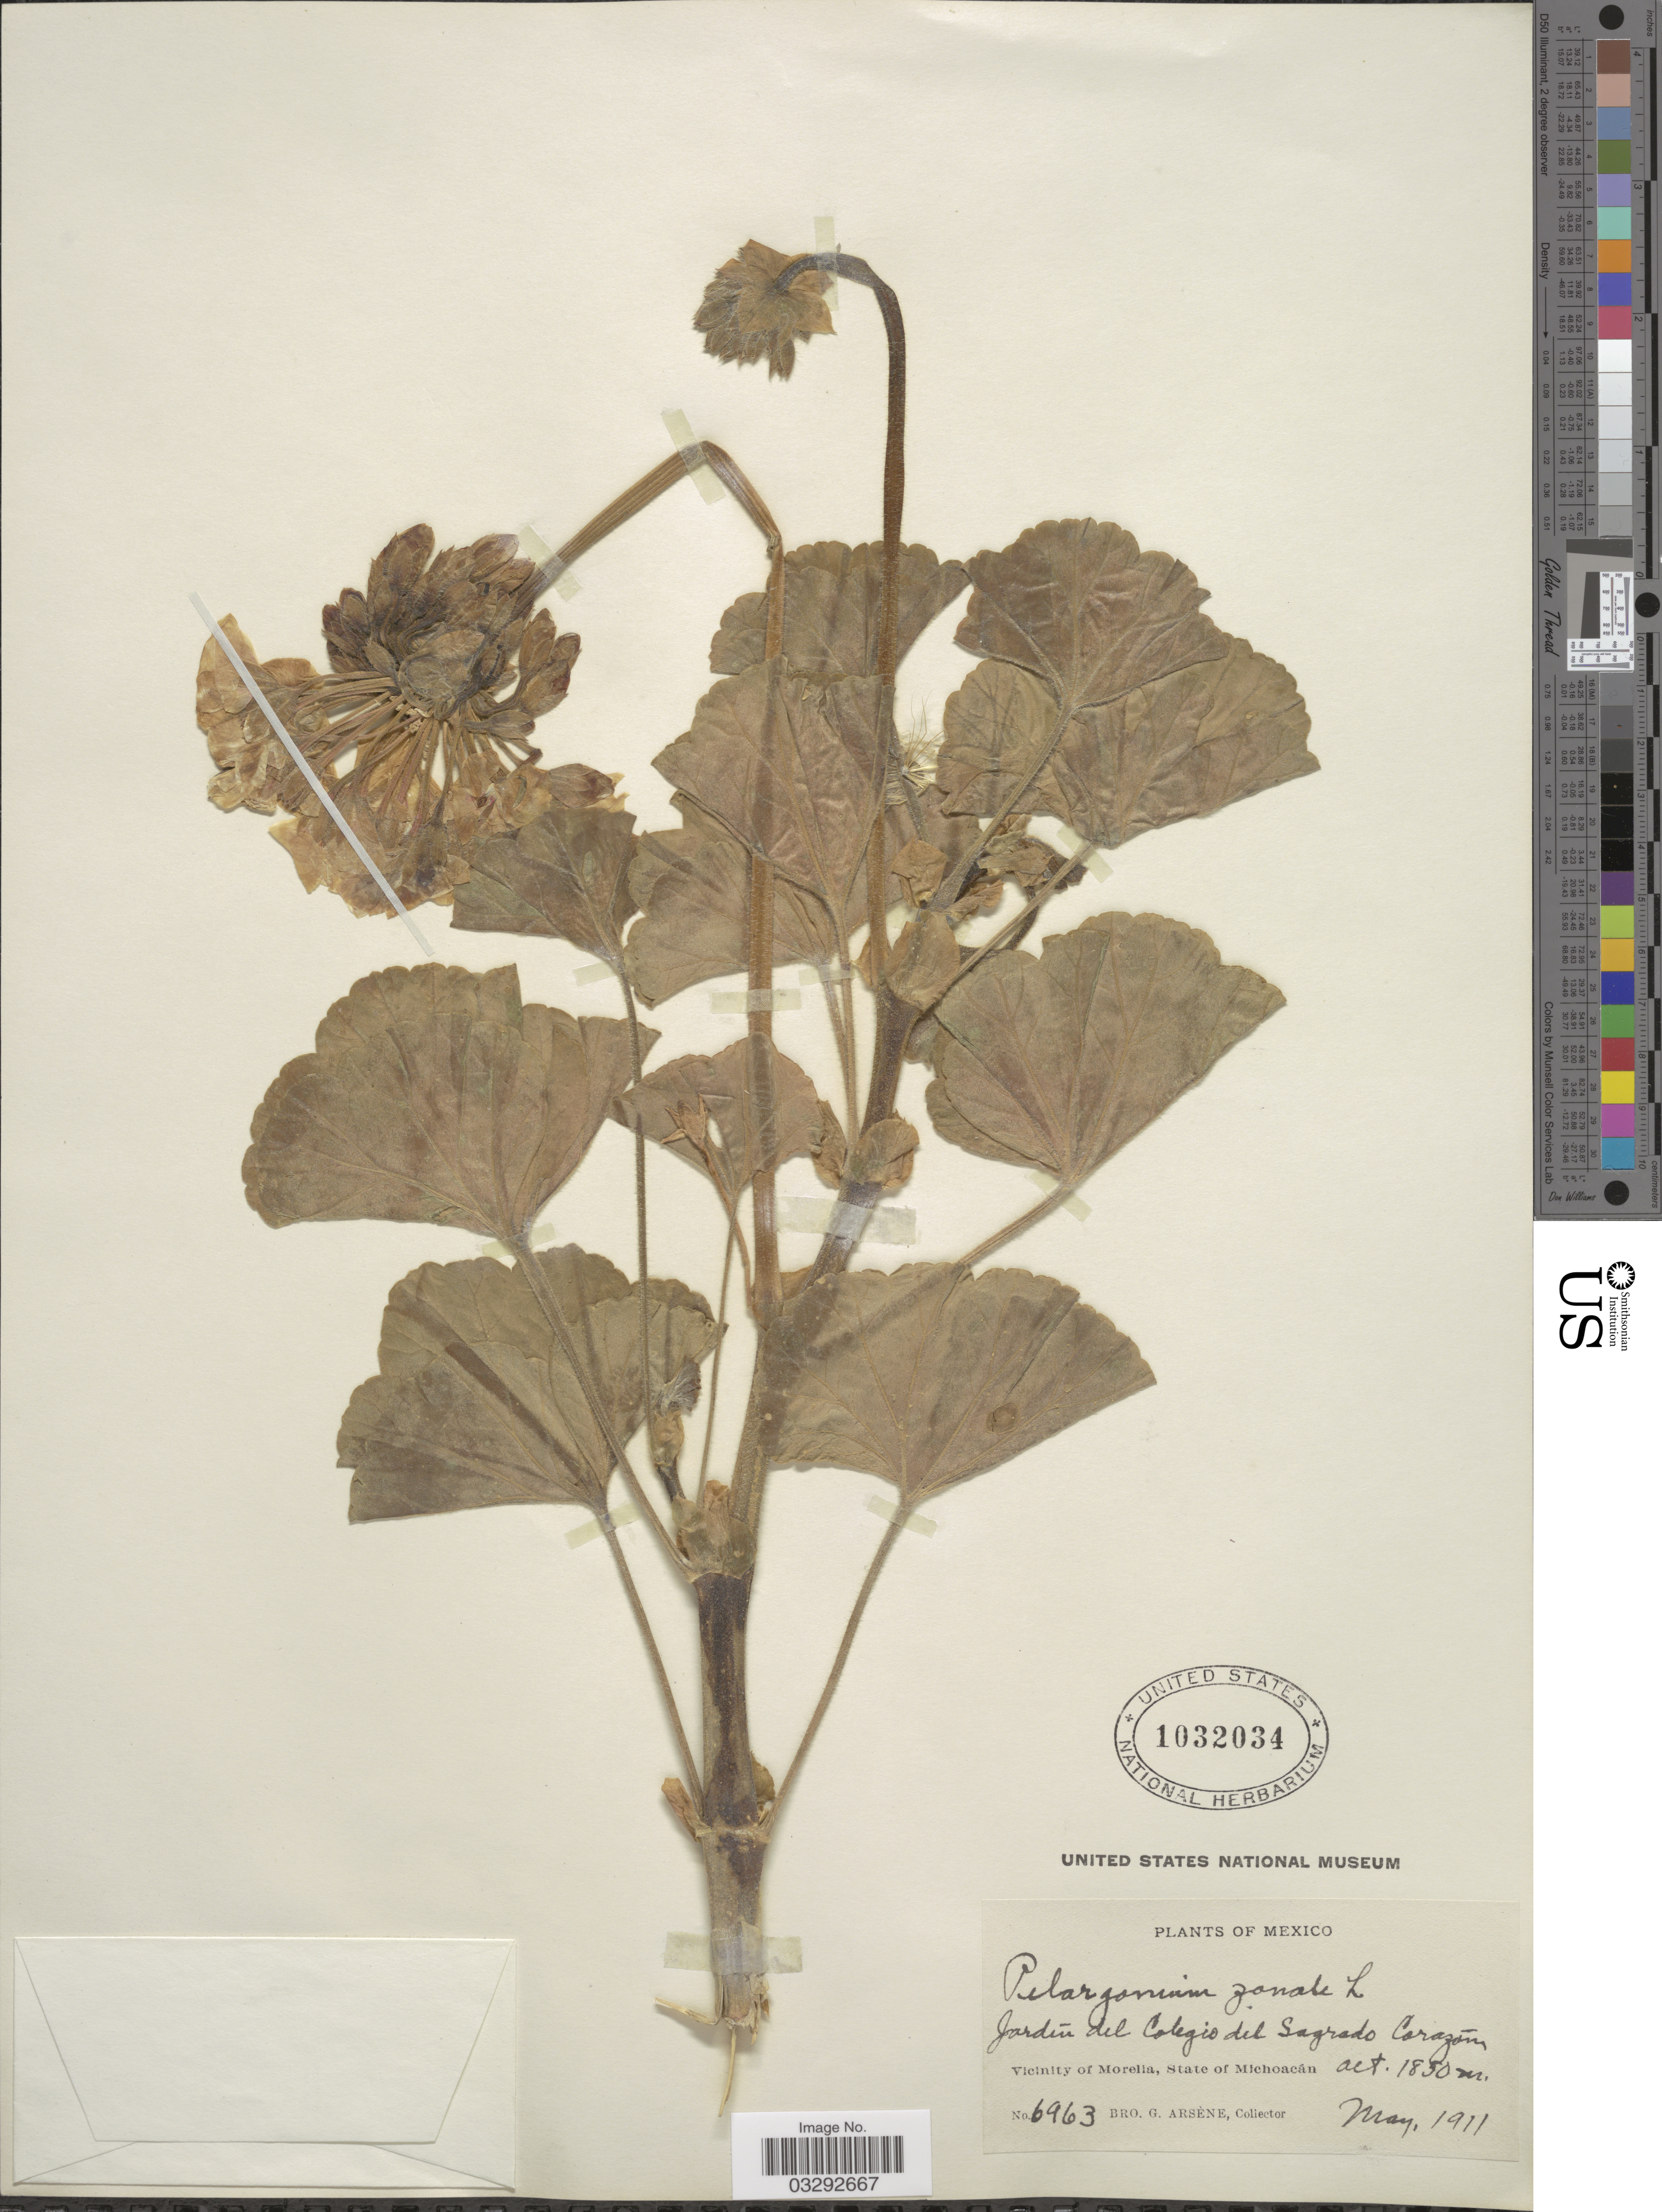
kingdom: Plantae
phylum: Tracheophyta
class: Magnoliopsida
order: Geraniales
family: Geraniaceae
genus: Pelargonium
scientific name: Pelargonium zonale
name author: (L.) L'Hér.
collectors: Bro. G. Arsène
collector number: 6963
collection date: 1911-05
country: Mexico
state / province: Michoacán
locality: Jardín del Colegio del Sagrado Corazón. Vicinity of Morelia.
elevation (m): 1850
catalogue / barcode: US 1032034